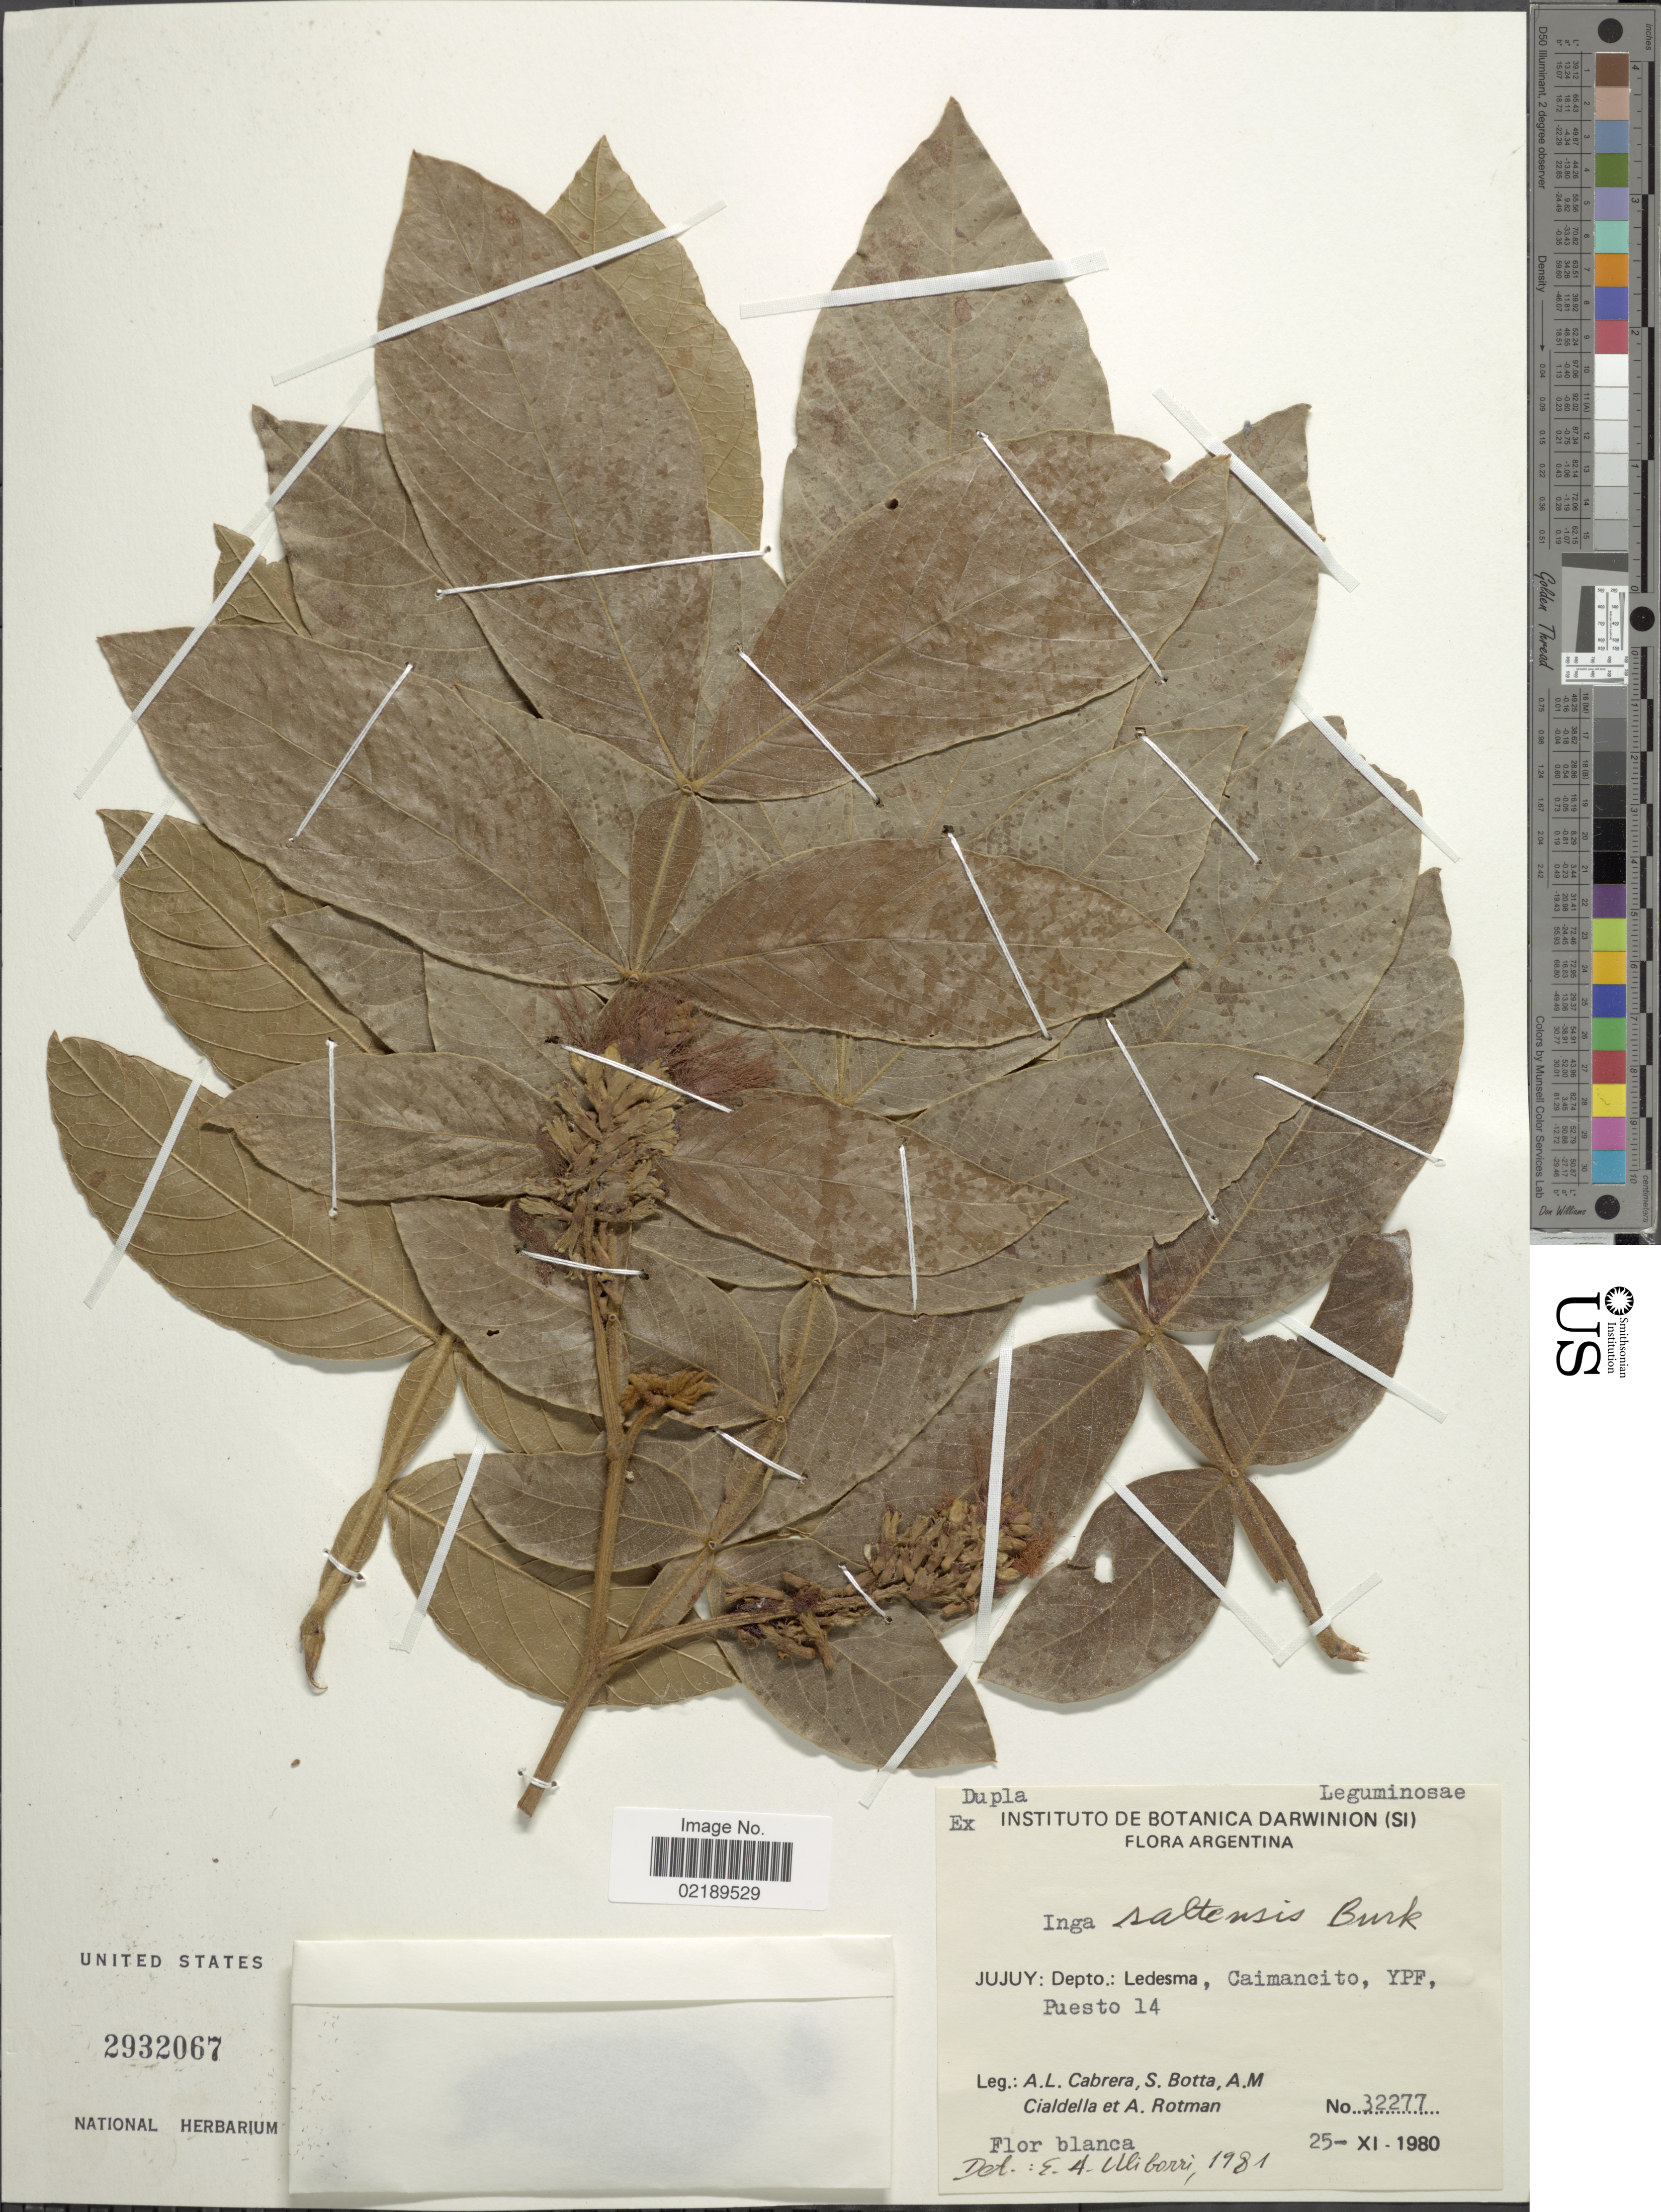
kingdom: Plantae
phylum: Tracheophyta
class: Magnoliopsida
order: Fabales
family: Fabaceae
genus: Inga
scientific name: Inga saltensis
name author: Burkart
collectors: A. L. Cabrera, S. Botta, A. M. Cialdella & A. D. Rotman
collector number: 32277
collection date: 1980-11-25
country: Argentina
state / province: Jujuy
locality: Depto.: Ledesma, Caimancito, YPF, Puesto 14.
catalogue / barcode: US 2932067